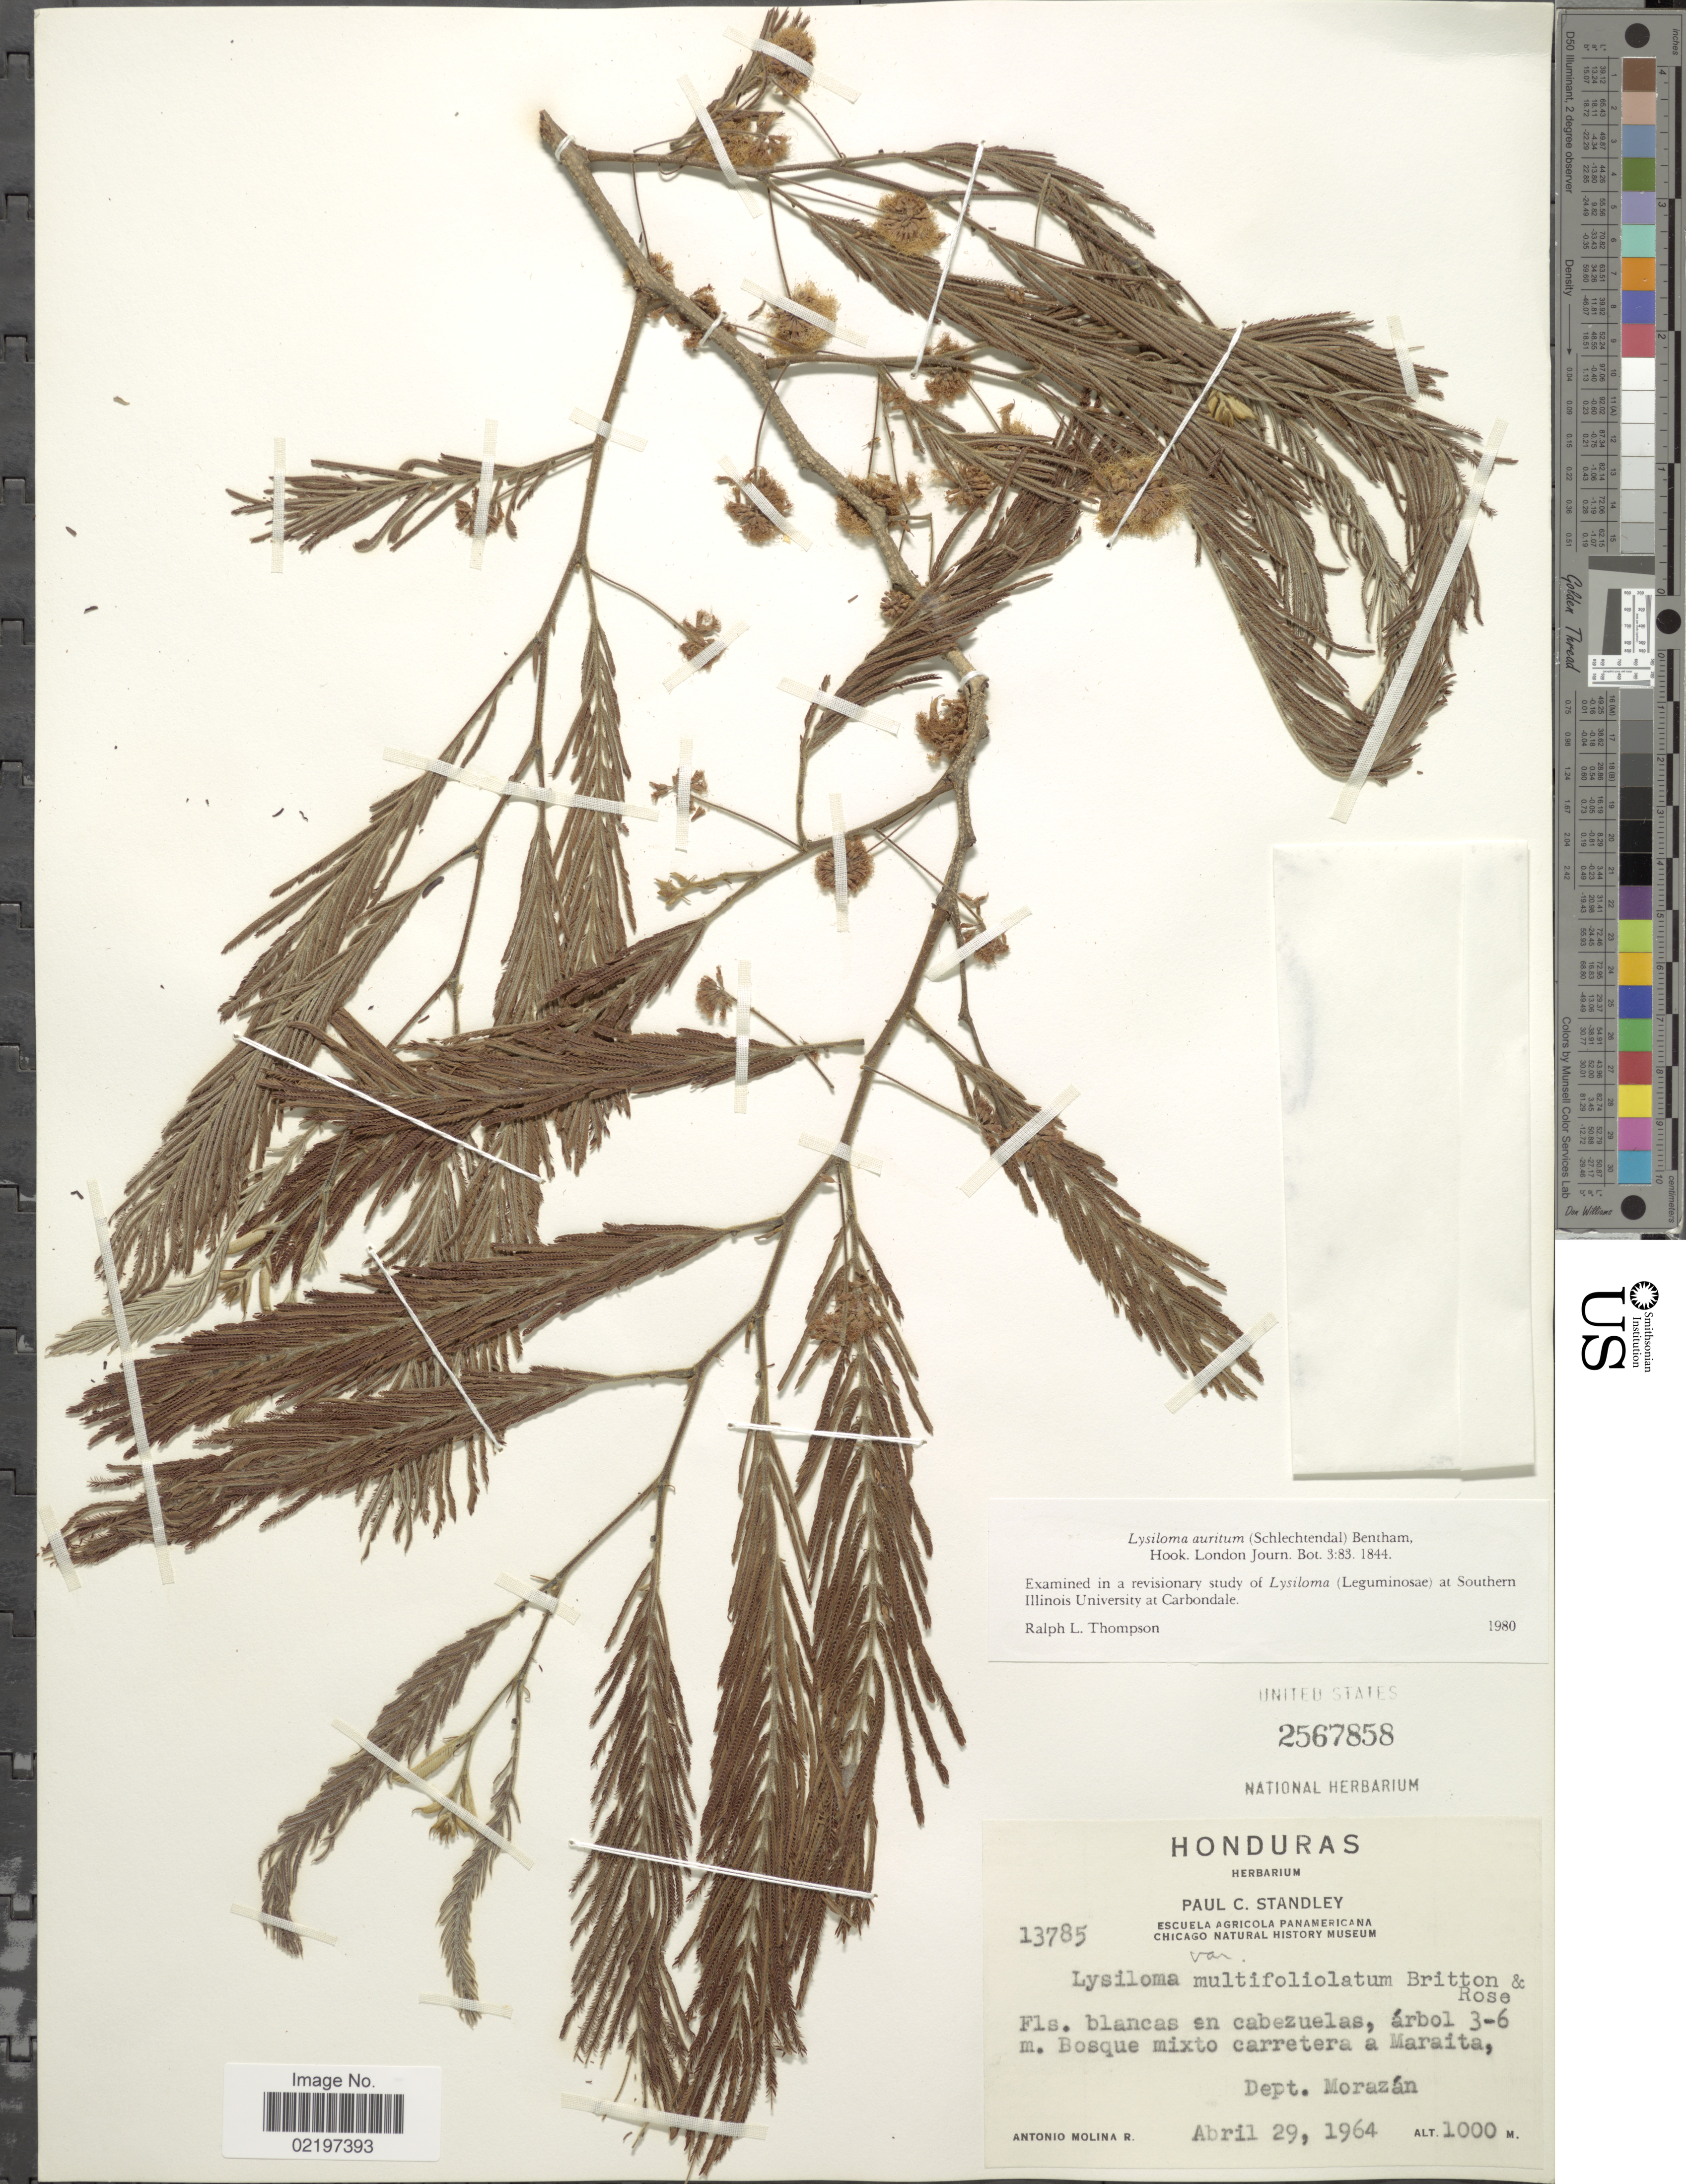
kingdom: Plantae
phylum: Tracheophyta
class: Magnoliopsida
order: Fabales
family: Fabaceae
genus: Lysiloma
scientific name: Lysiloma auritum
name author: (Schltdl.) Benth.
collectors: A. Molina R.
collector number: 13785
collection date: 1964-04-29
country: Honduras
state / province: Fco. Morazán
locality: Bosque mixto carretera a Maraita, Dept. Morazan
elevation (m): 1000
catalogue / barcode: US 2567858